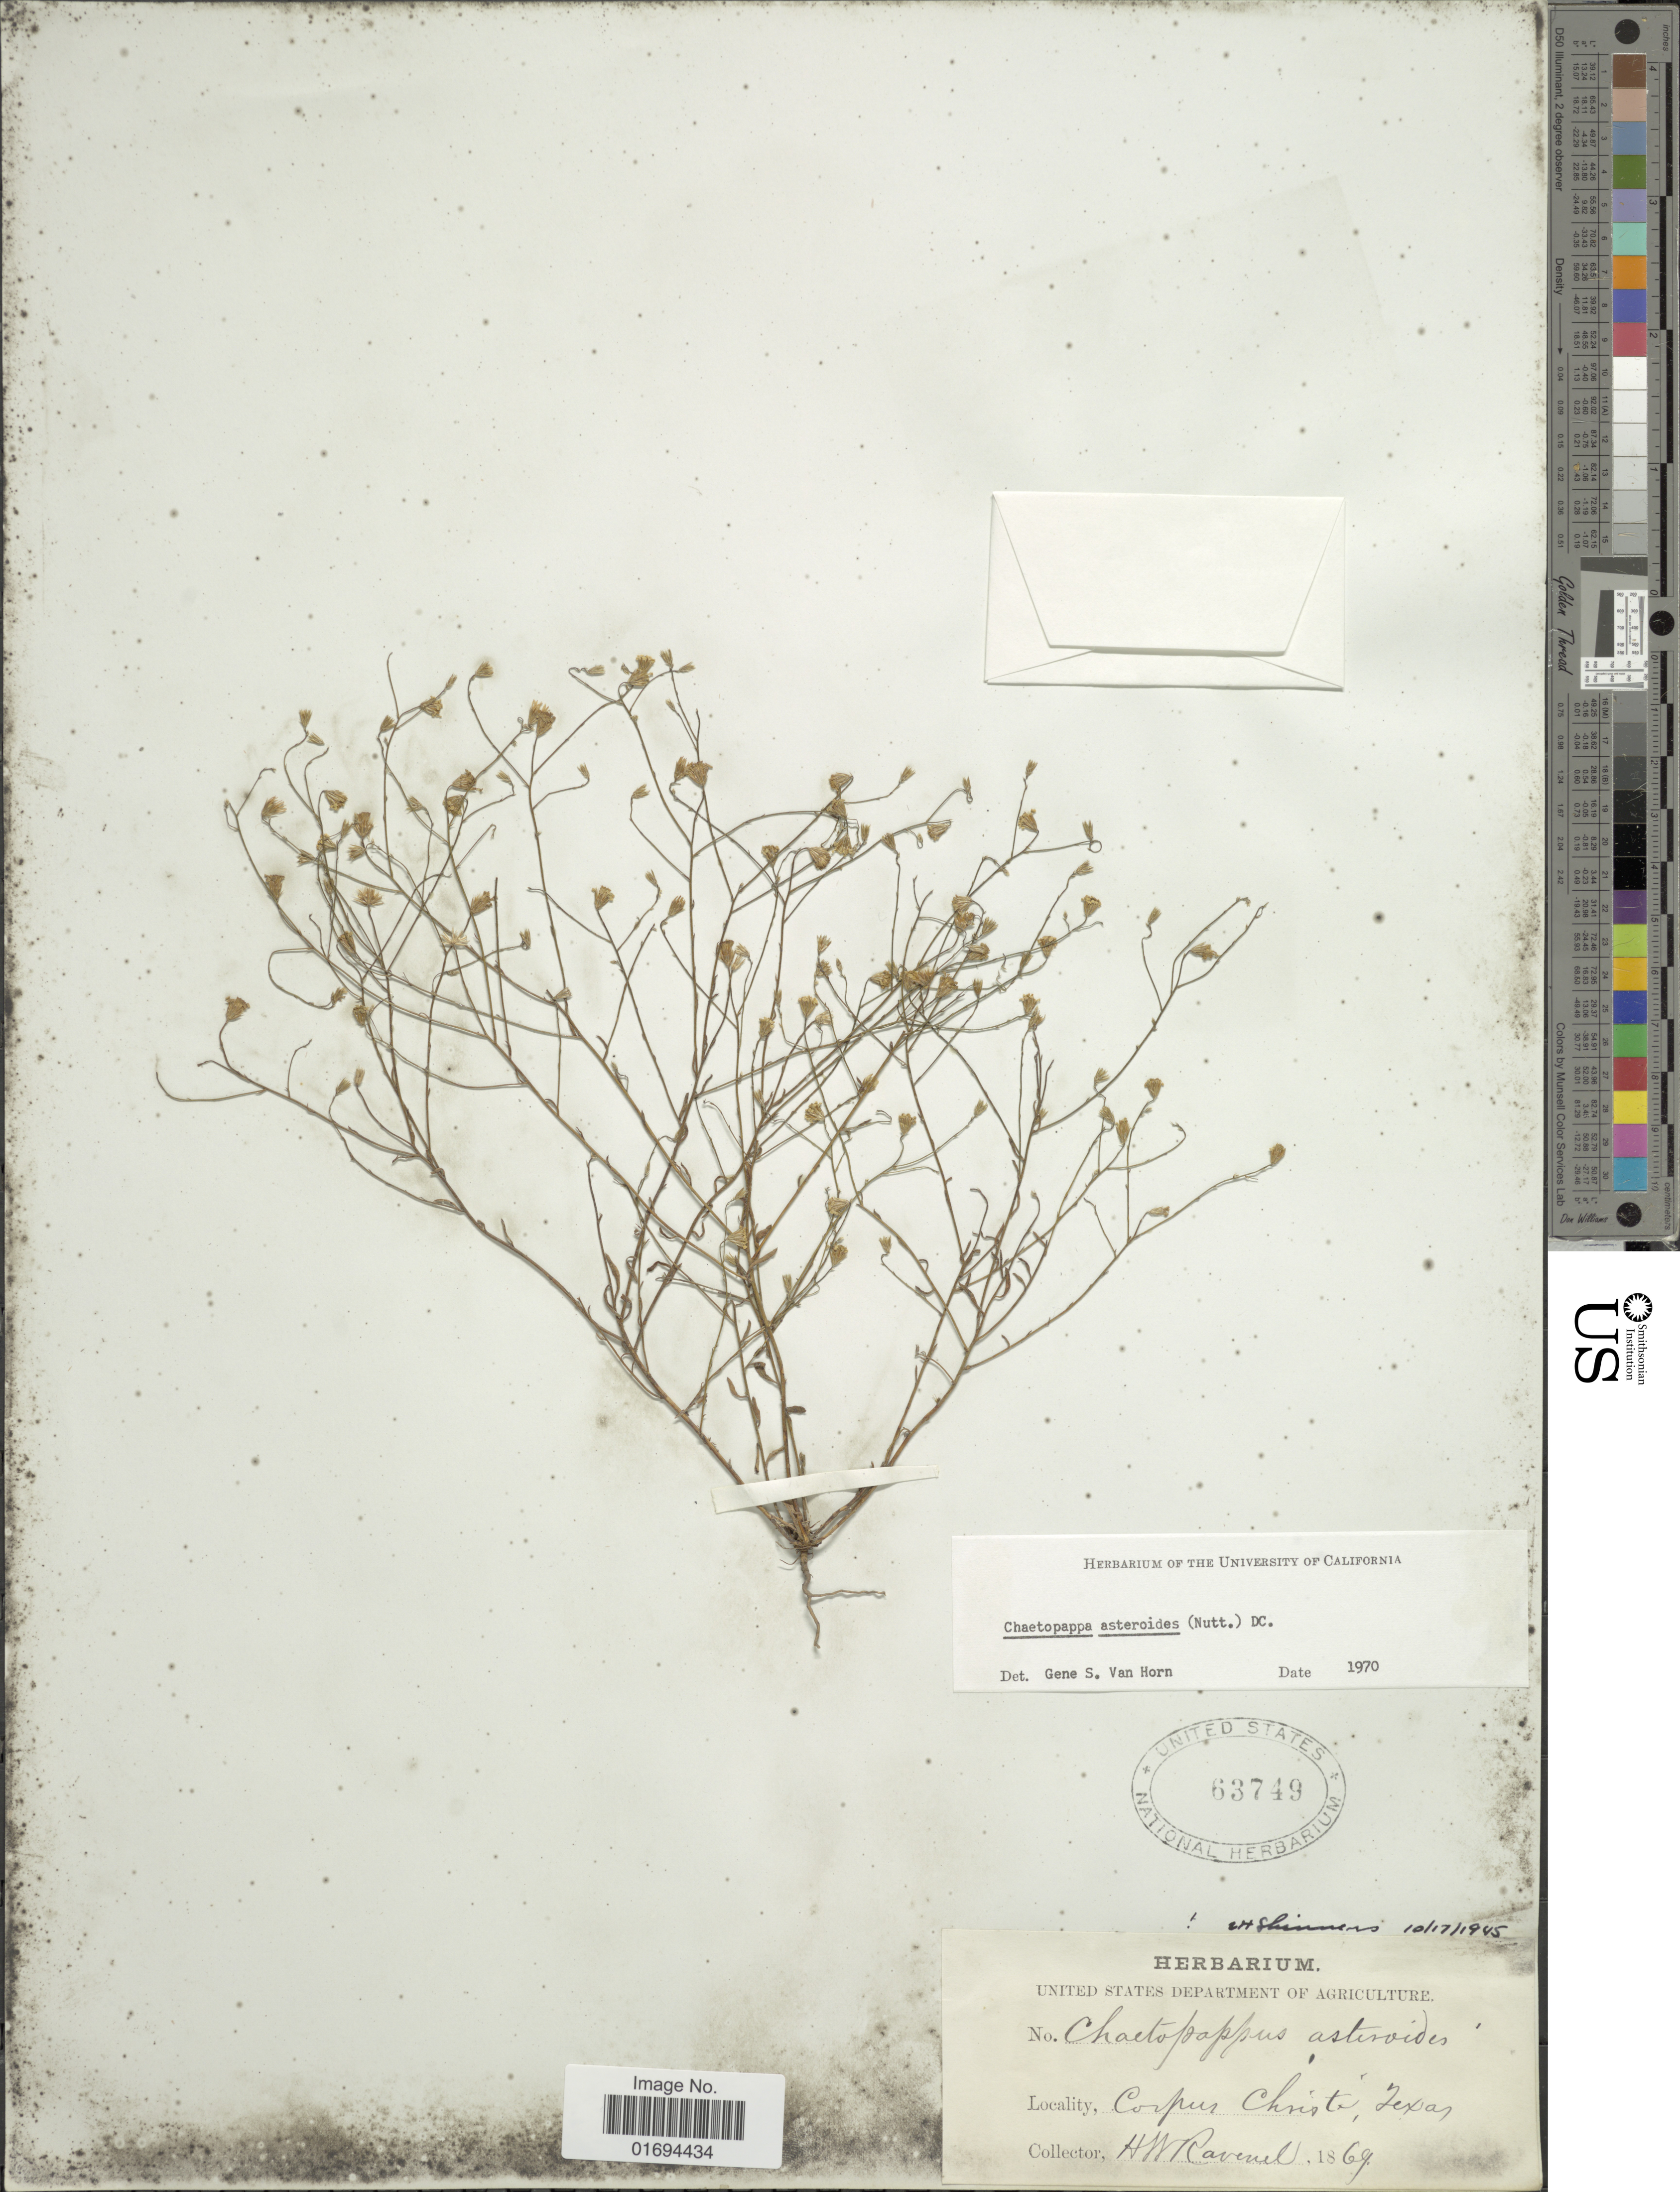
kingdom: Plantae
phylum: Tracheophyta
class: Magnoliopsida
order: Asterales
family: Asteraceae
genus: Chaetopappa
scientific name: Chaetopappa asteroides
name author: (Nutt.) DC.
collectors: H. Ravenel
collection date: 1869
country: United States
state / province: Texas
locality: Corpus Christi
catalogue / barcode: US 63749